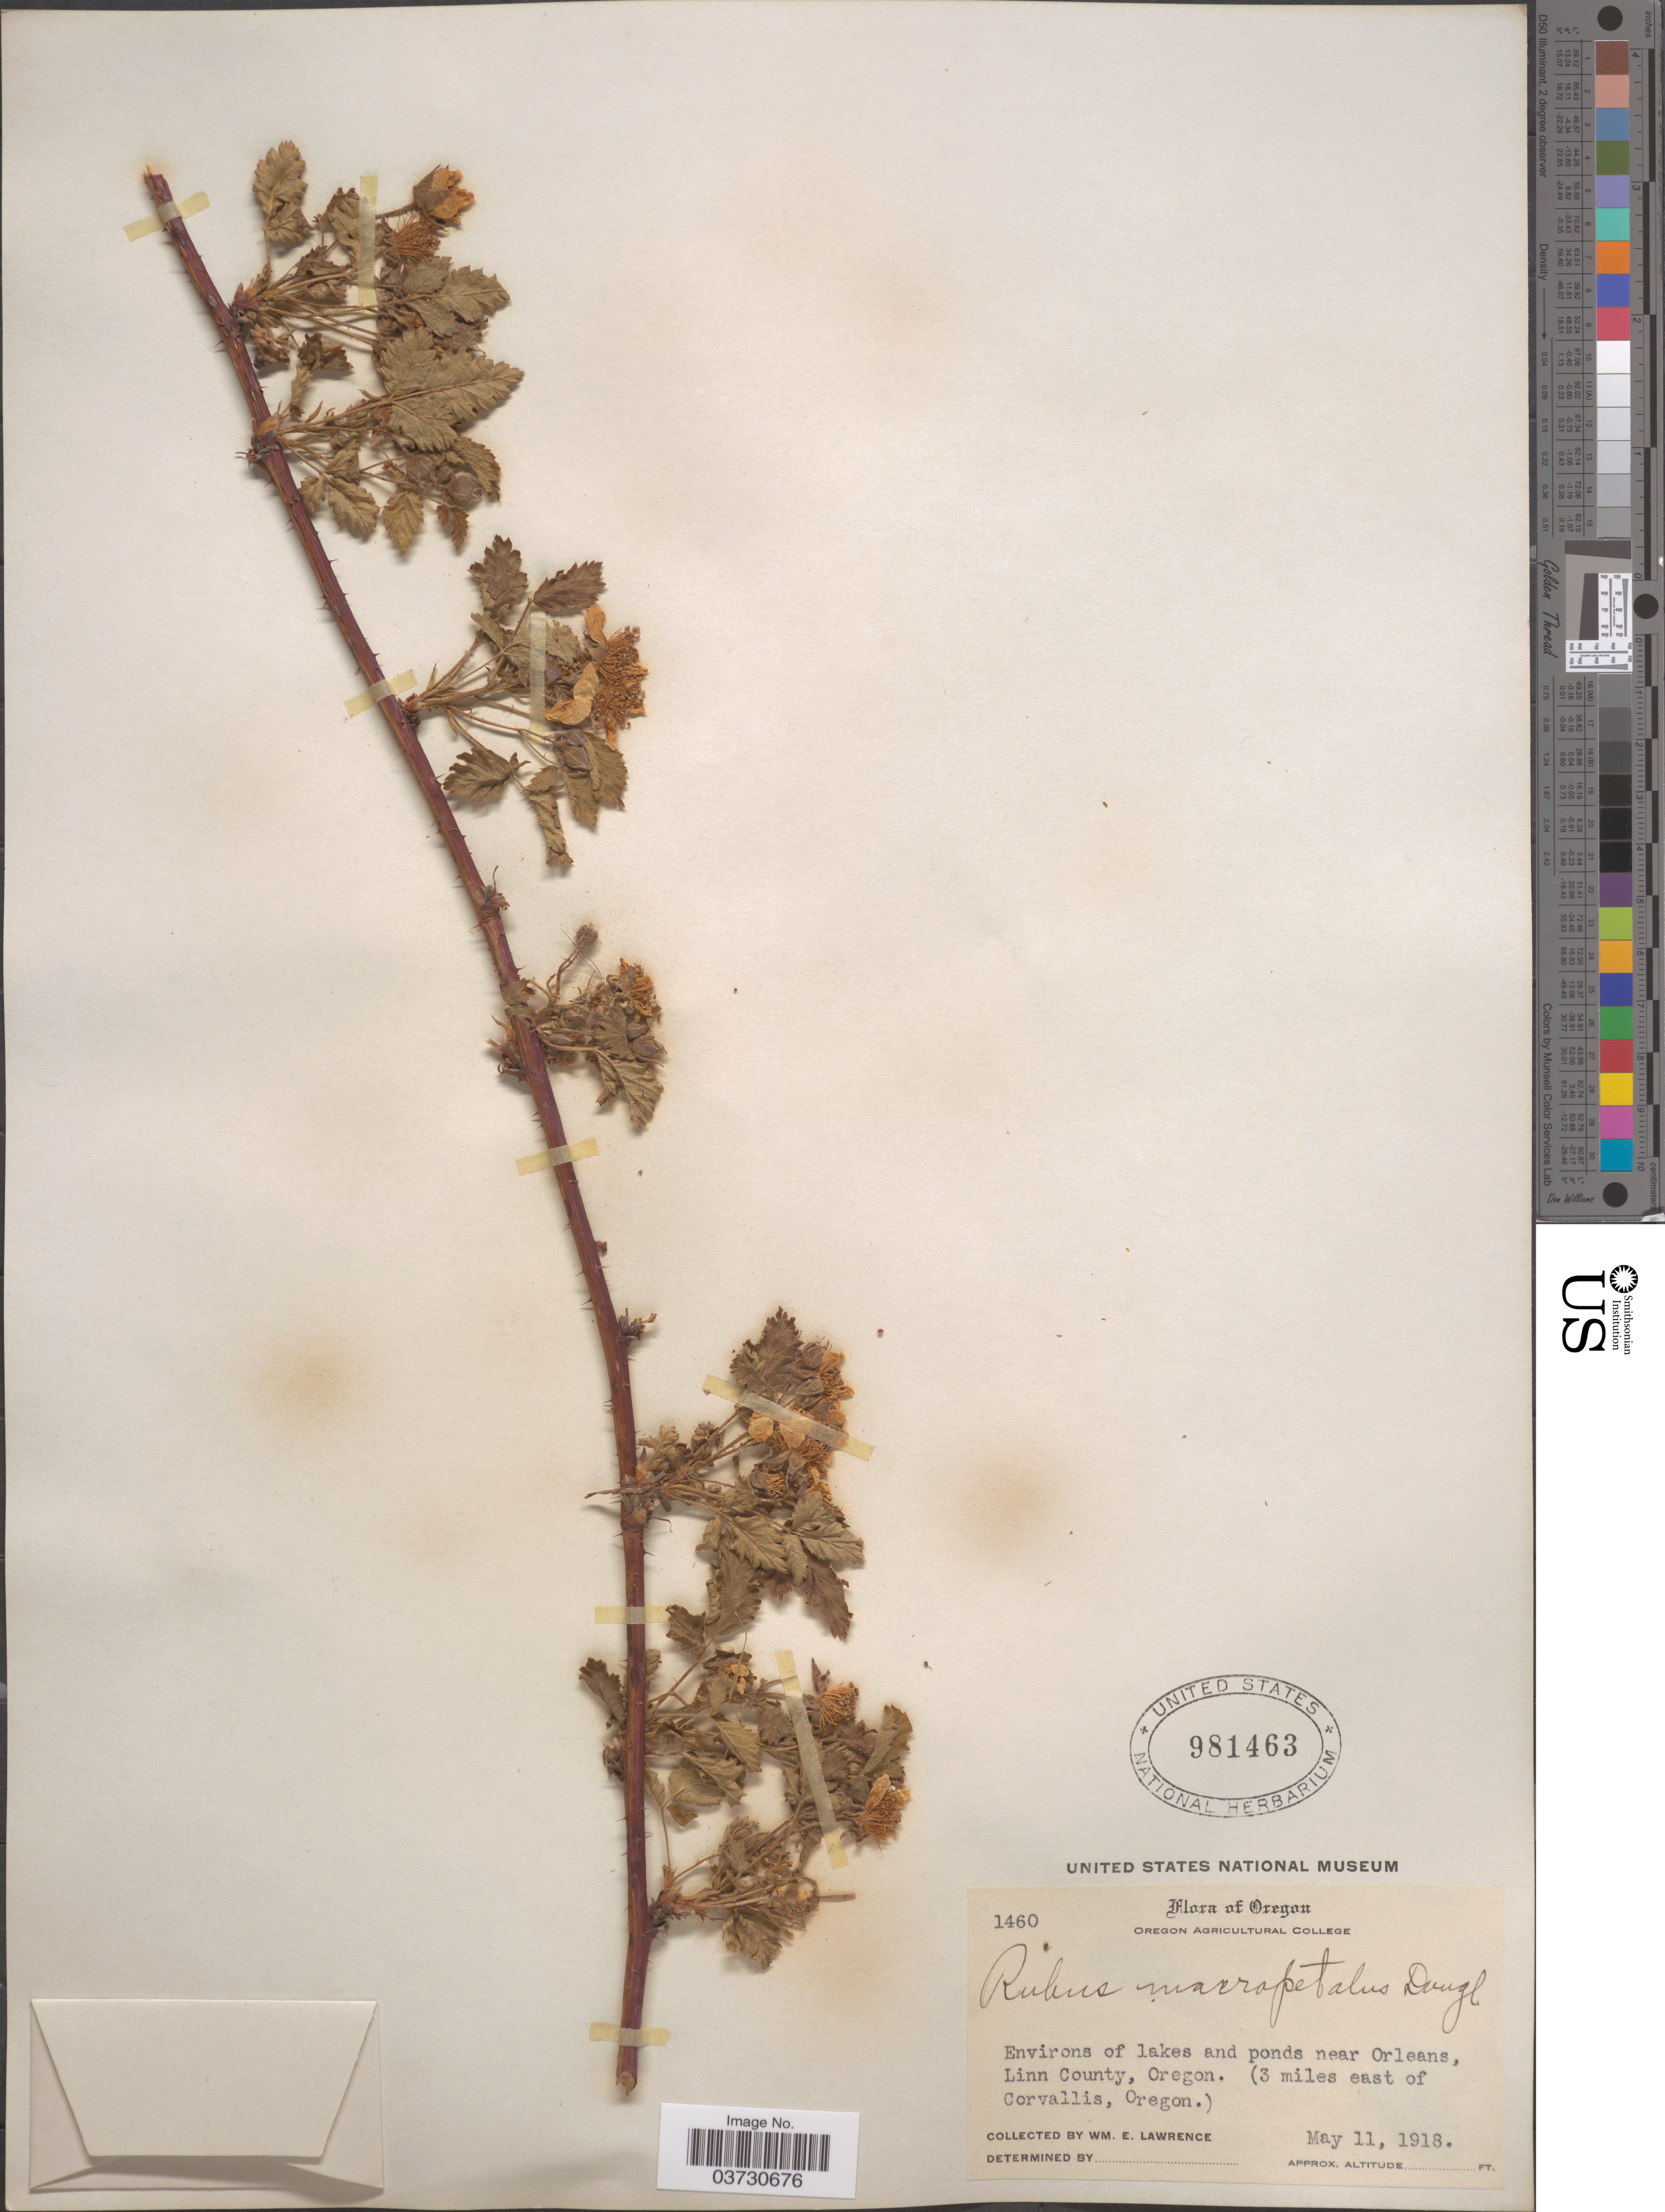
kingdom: Plantae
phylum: Tracheophyta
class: Magnoliopsida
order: Rosales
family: Rosaceae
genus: Rubus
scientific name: Rubus macropetalus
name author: Douglas ex Hook.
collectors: W. Lawrence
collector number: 1460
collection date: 1918-05-11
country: United States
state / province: Oregon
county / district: Linn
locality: Environs of lakes and ponds near Orleans, Linn County. (3 miles east of Corvallis).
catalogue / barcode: US 981463